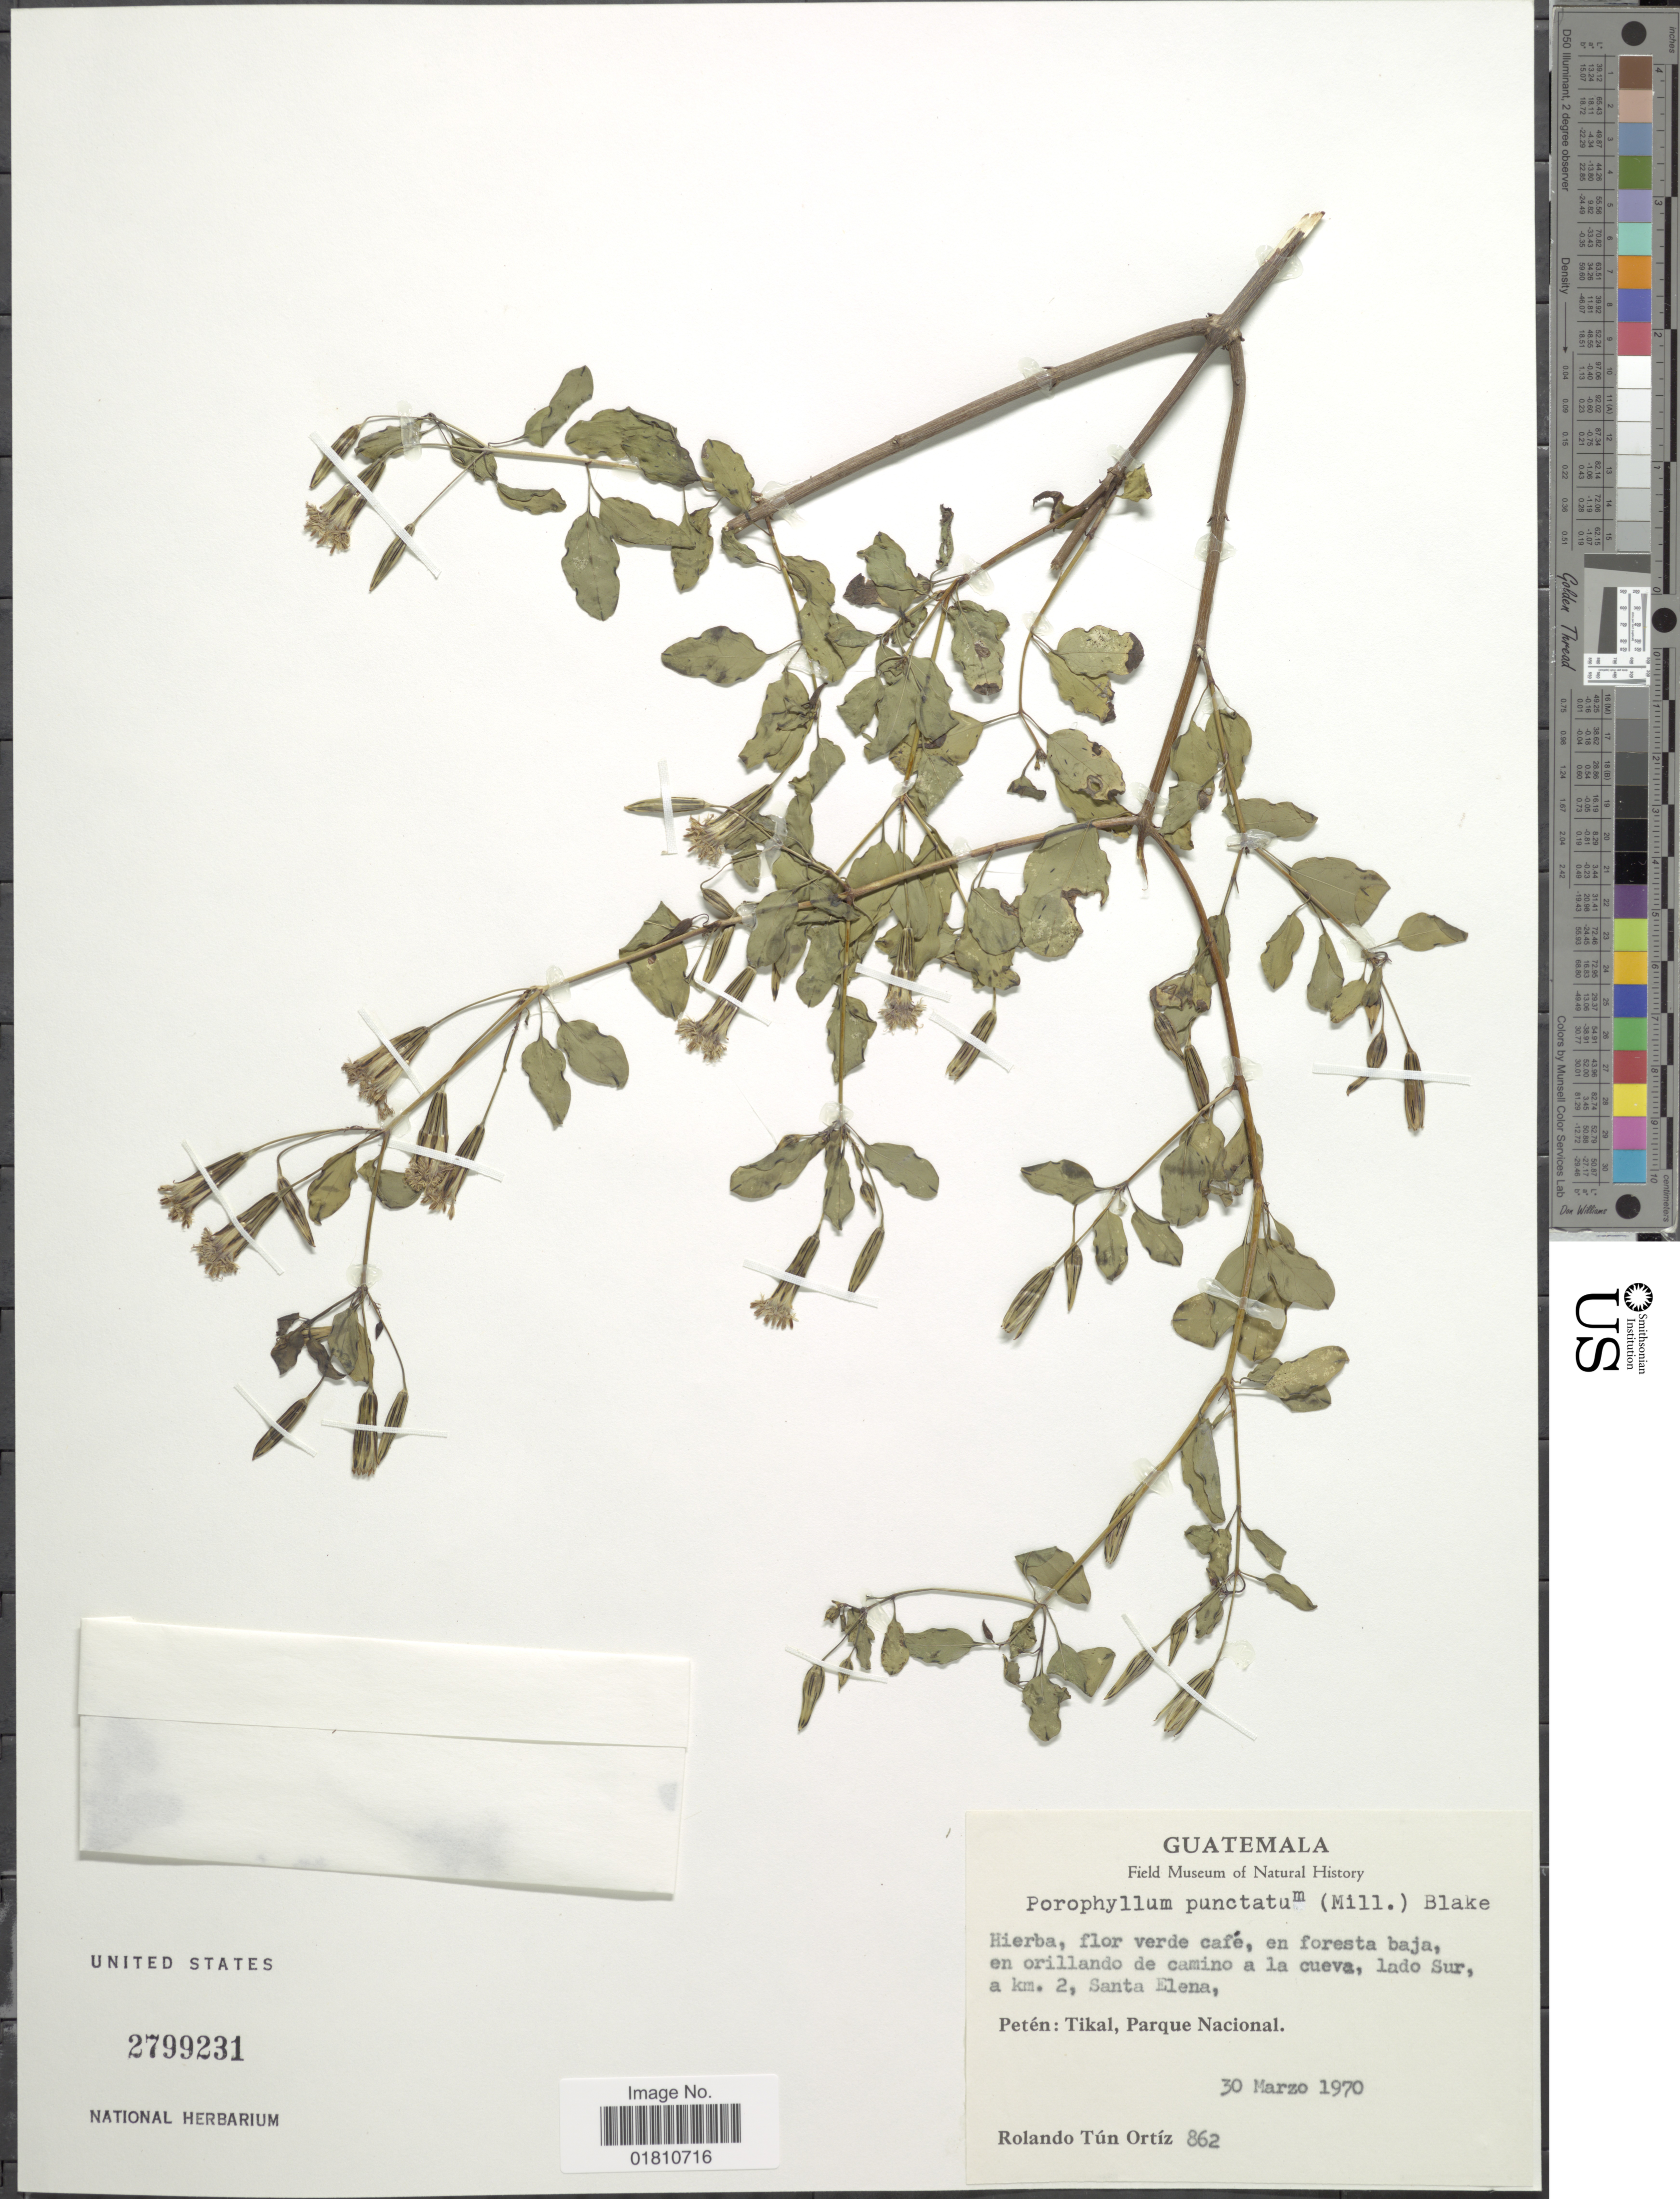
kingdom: Plantae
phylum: Tracheophyta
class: Magnoliopsida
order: Asterales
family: Asteraceae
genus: Porophyllum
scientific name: Porophyllum punctatum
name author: (Mill.) S.F. Blake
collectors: R. Tún Ortíz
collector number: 862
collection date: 1970-03-30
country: Guatemala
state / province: El Petén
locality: Tikal, Parque Nacional, en foreste baja, en orillando de camino a la cueva, lado Sur, a km. 2, Santa Elena.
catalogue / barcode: US 2799231